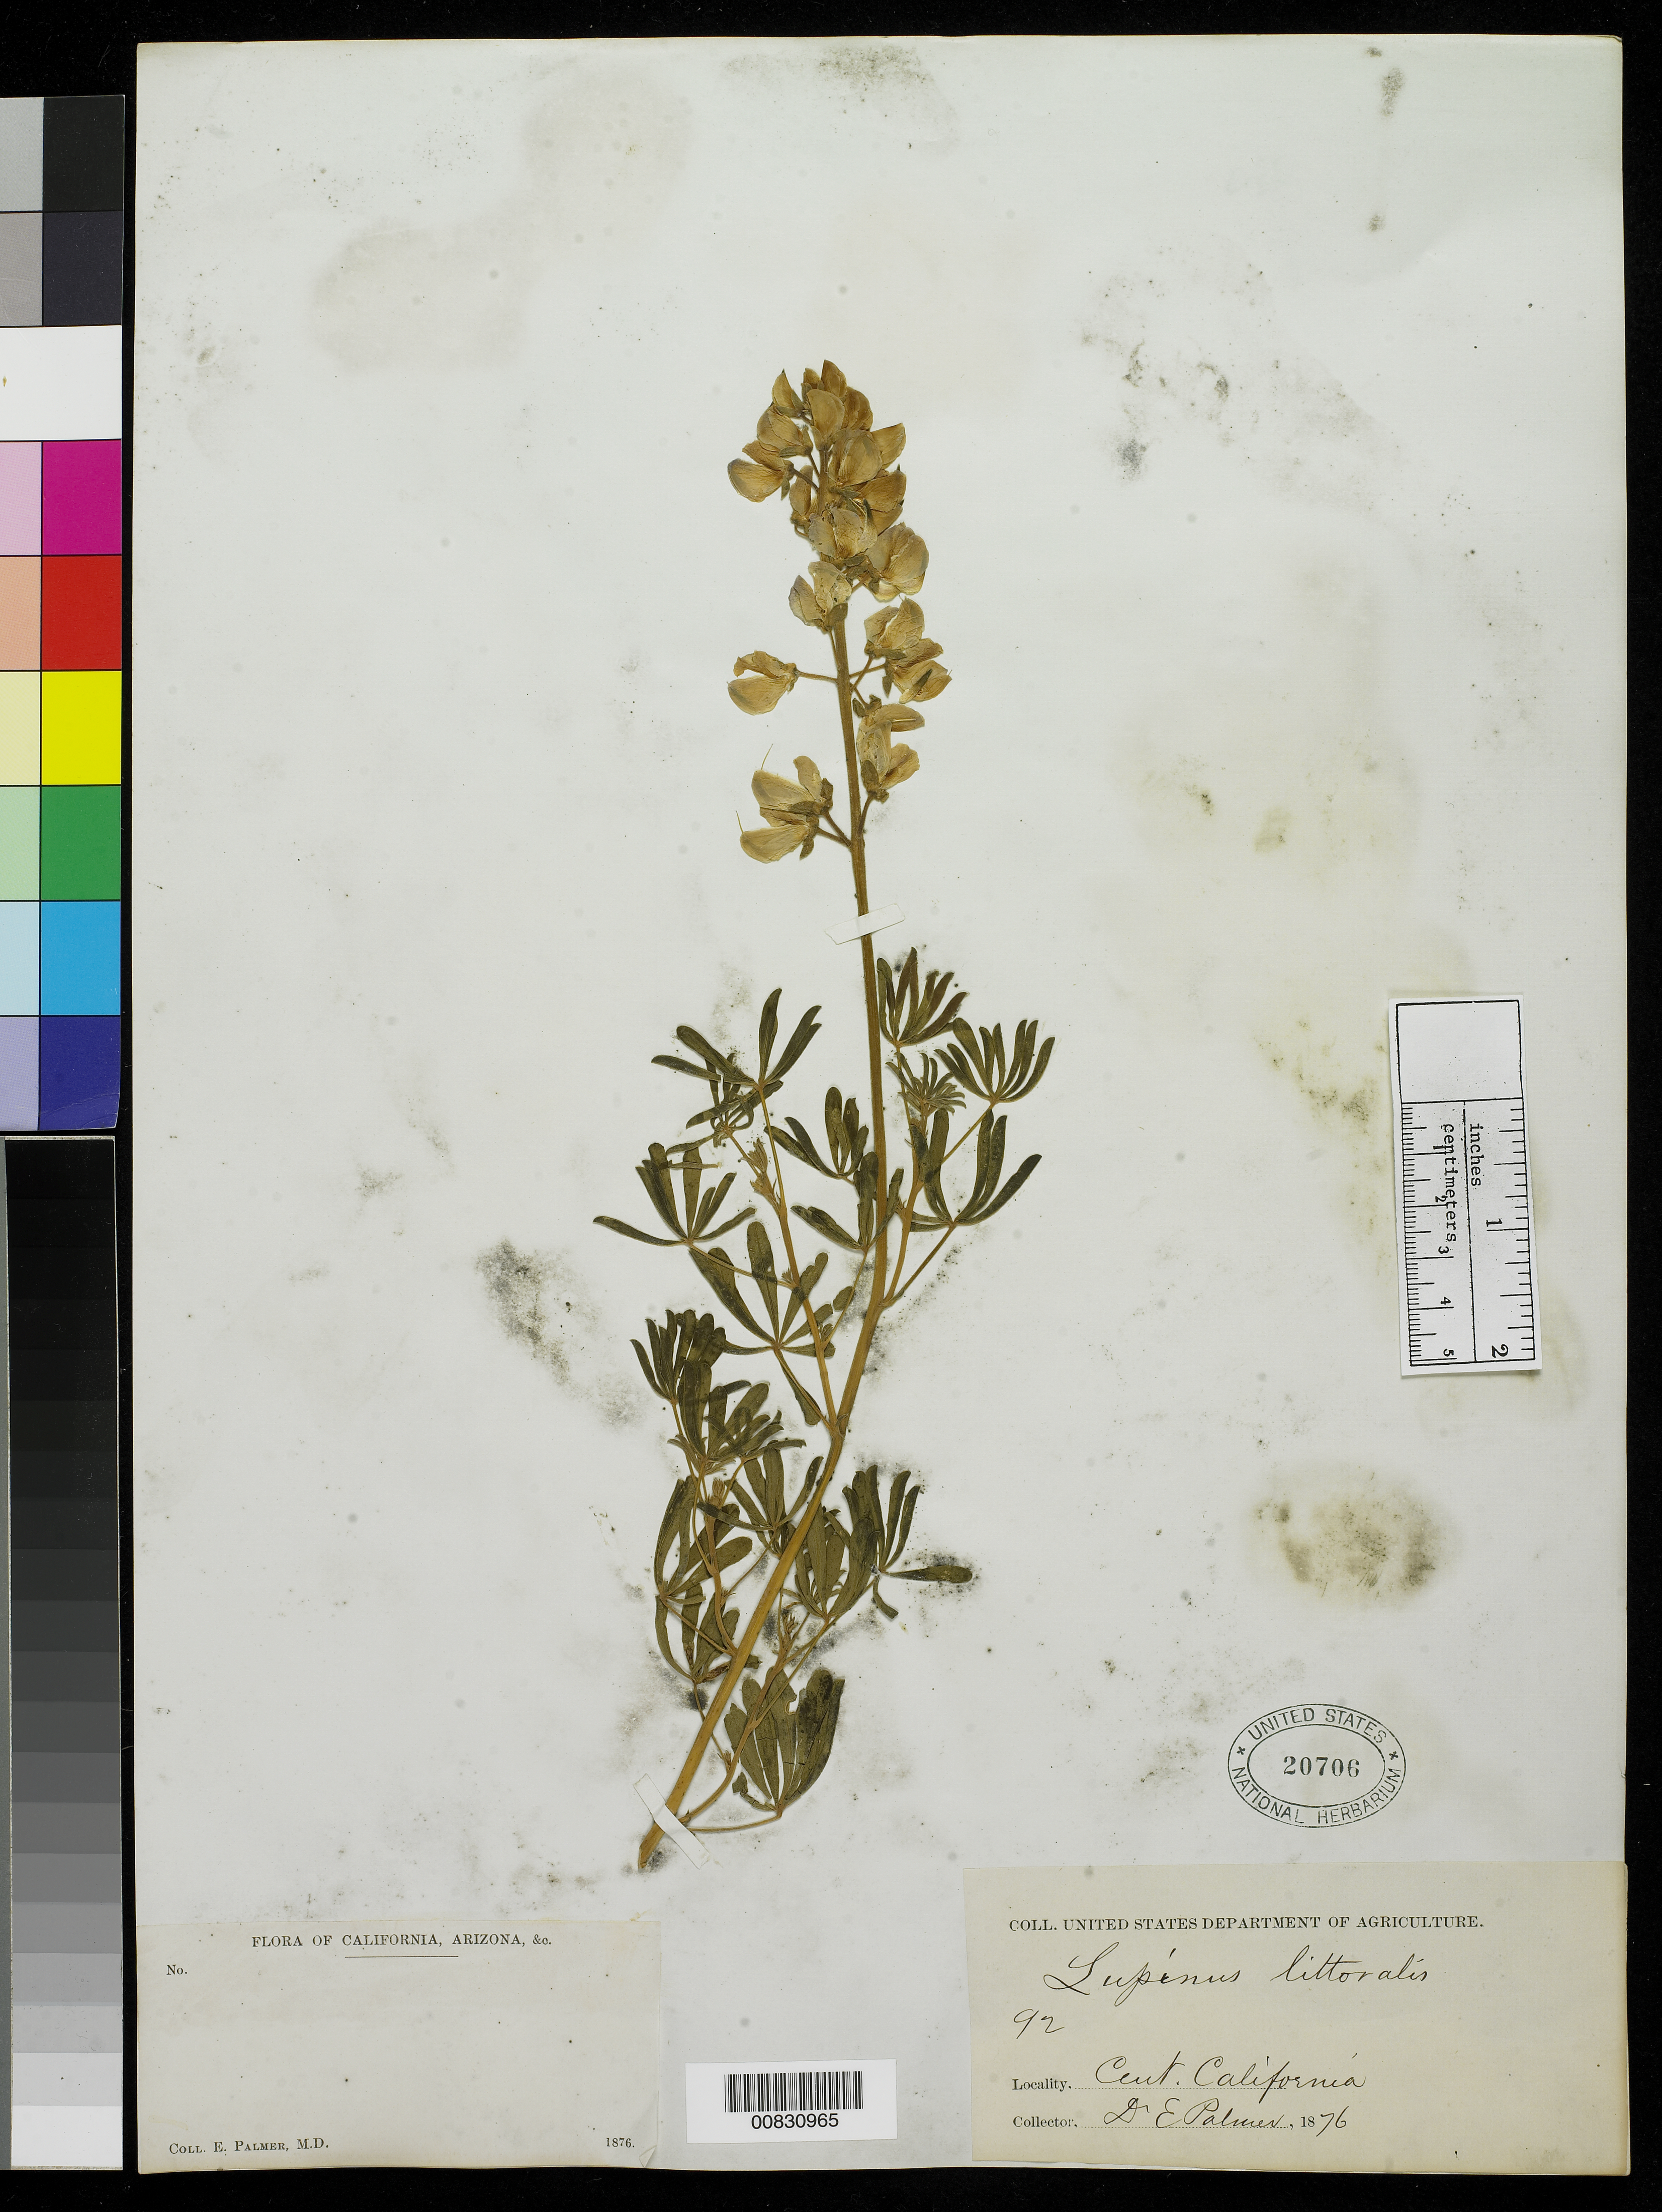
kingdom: Plantae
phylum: Tracheophyta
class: Magnoliopsida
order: Fabales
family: Fabaceae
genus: Lupinus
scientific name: Lupinus sp.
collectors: E. Palmer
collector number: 92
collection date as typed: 1876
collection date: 1876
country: United States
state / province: California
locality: Central California.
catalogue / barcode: US 20706